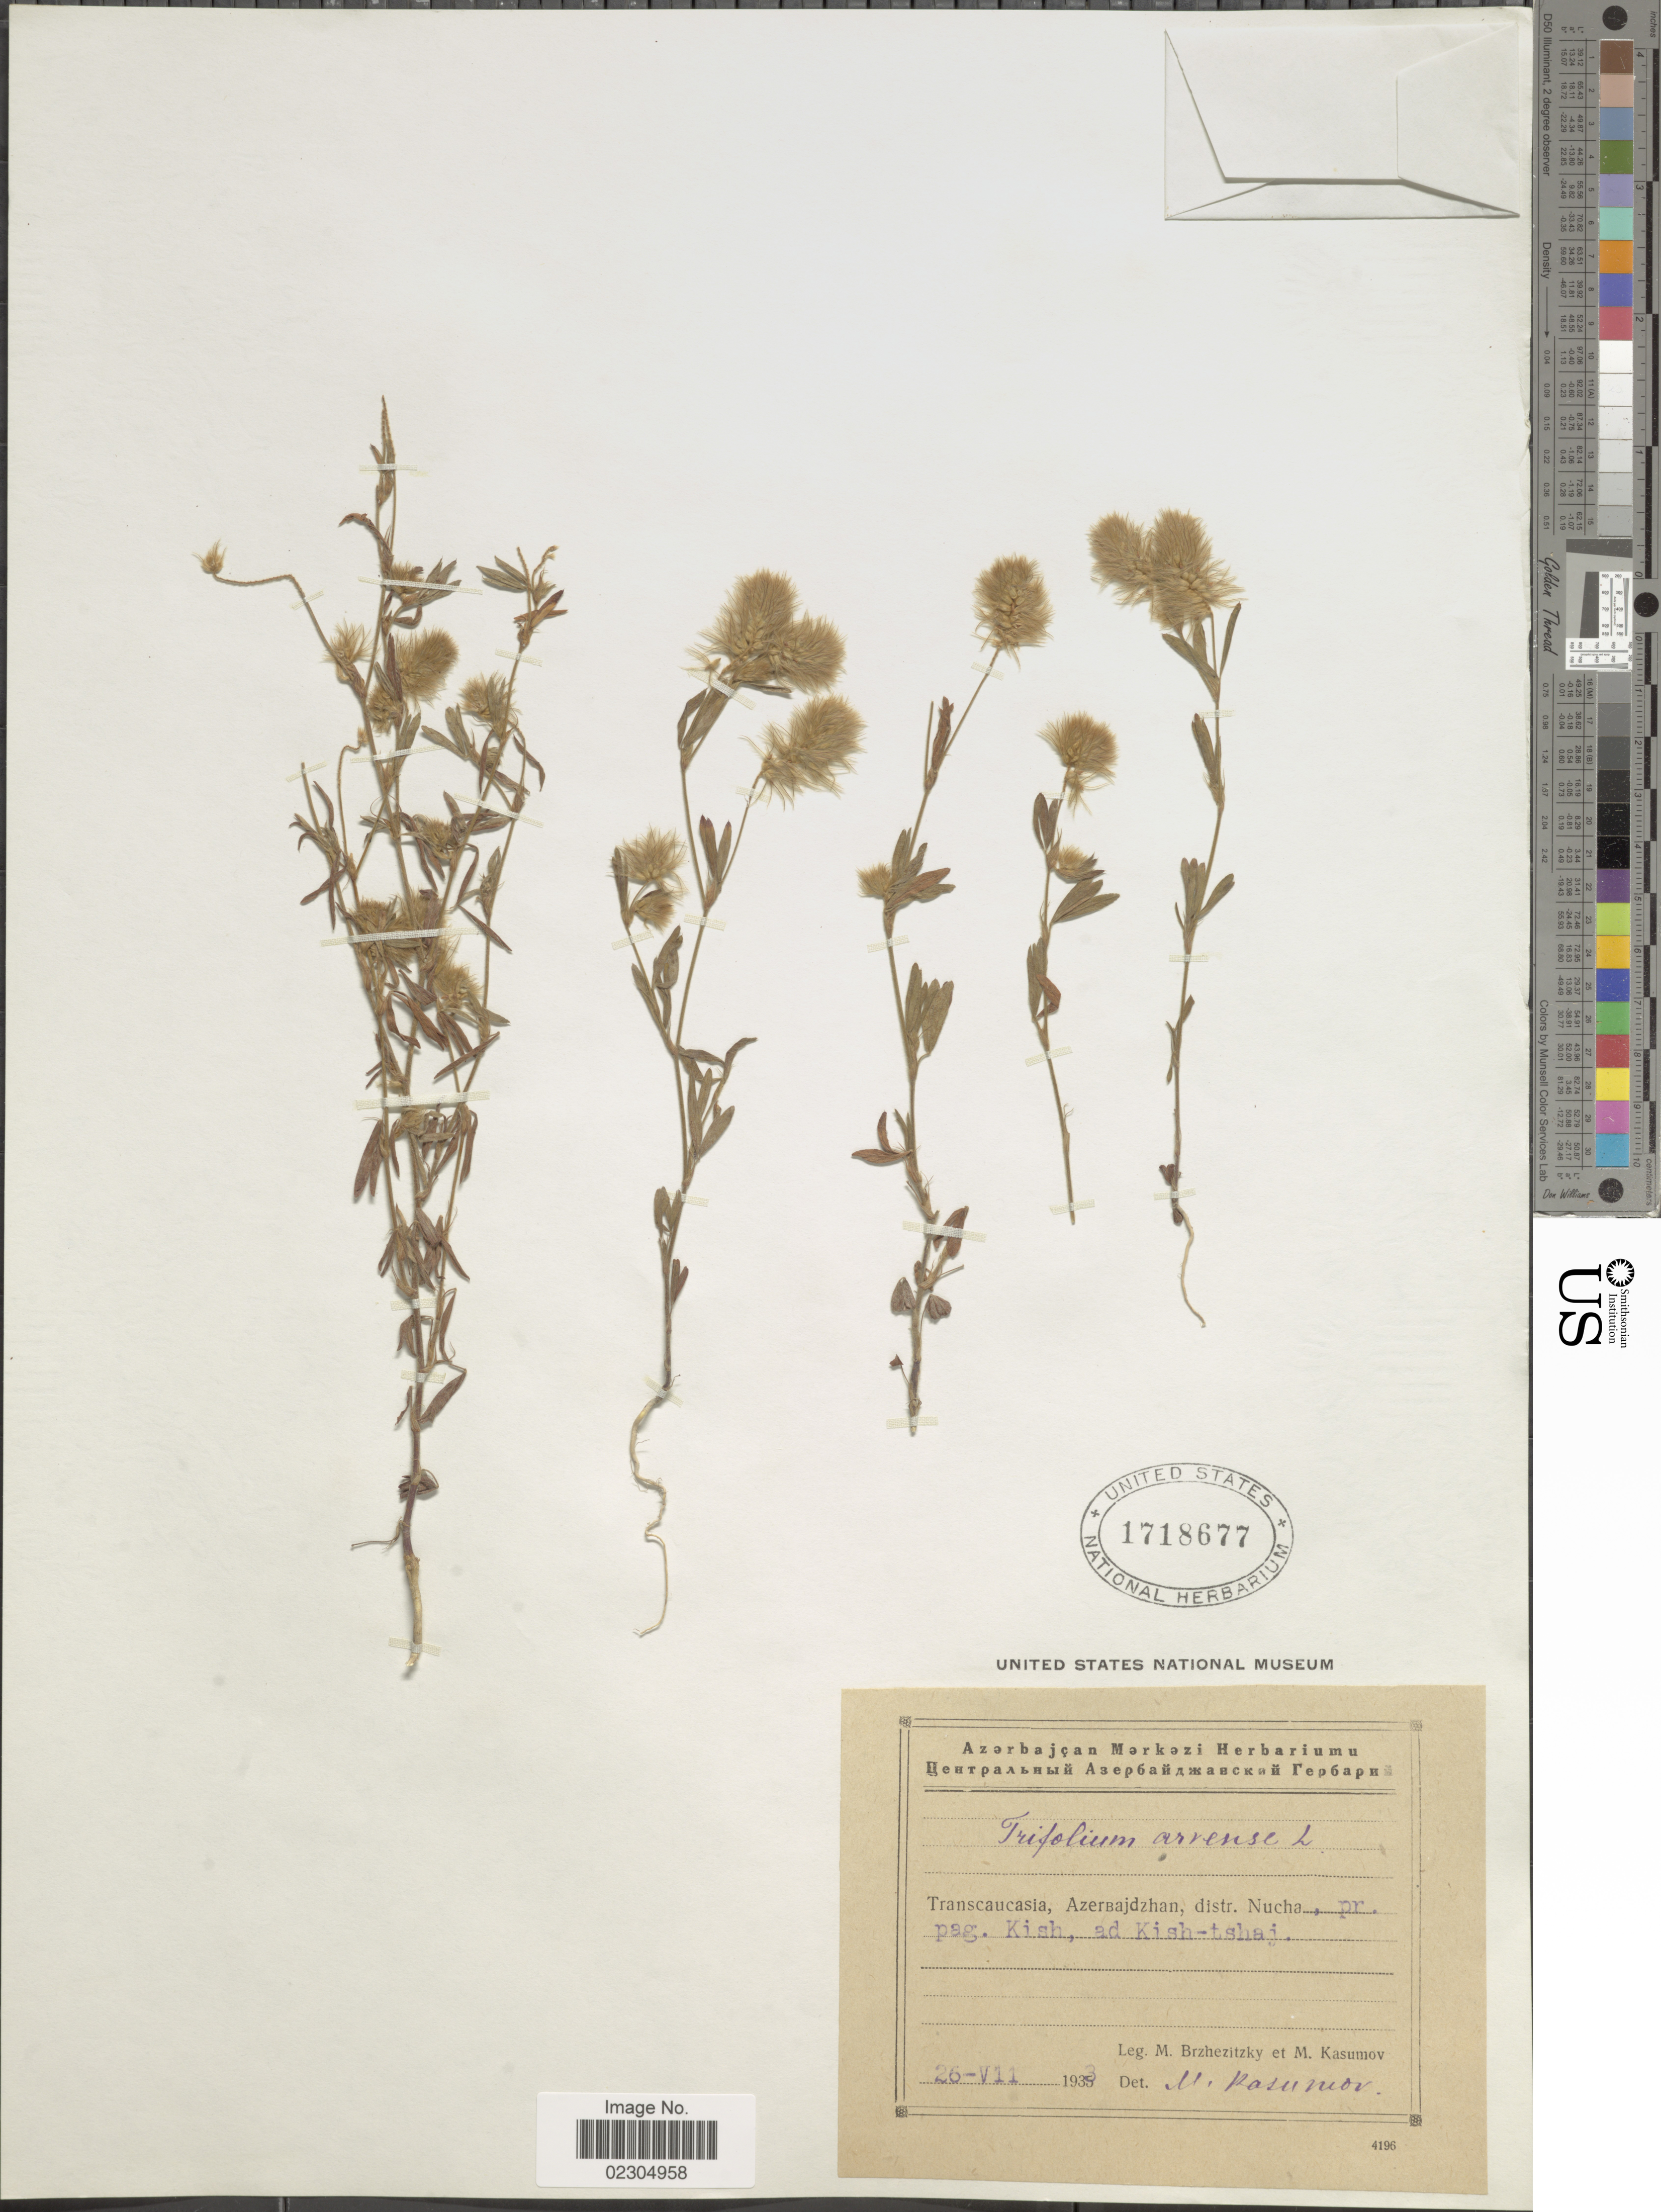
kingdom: Plantae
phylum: Tracheophyta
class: Magnoliopsida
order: Fabales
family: Fabaceae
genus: Trifolium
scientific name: Trifolium arvense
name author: L.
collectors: M. Brzhezitzky & M. Kasumov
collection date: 1933-07-26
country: Azerbaijan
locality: Transcaucasia, Azerbajdzhan, distr, Nucha, pr. pag. Kish, ad kish-tshaj.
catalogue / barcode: US 1718677